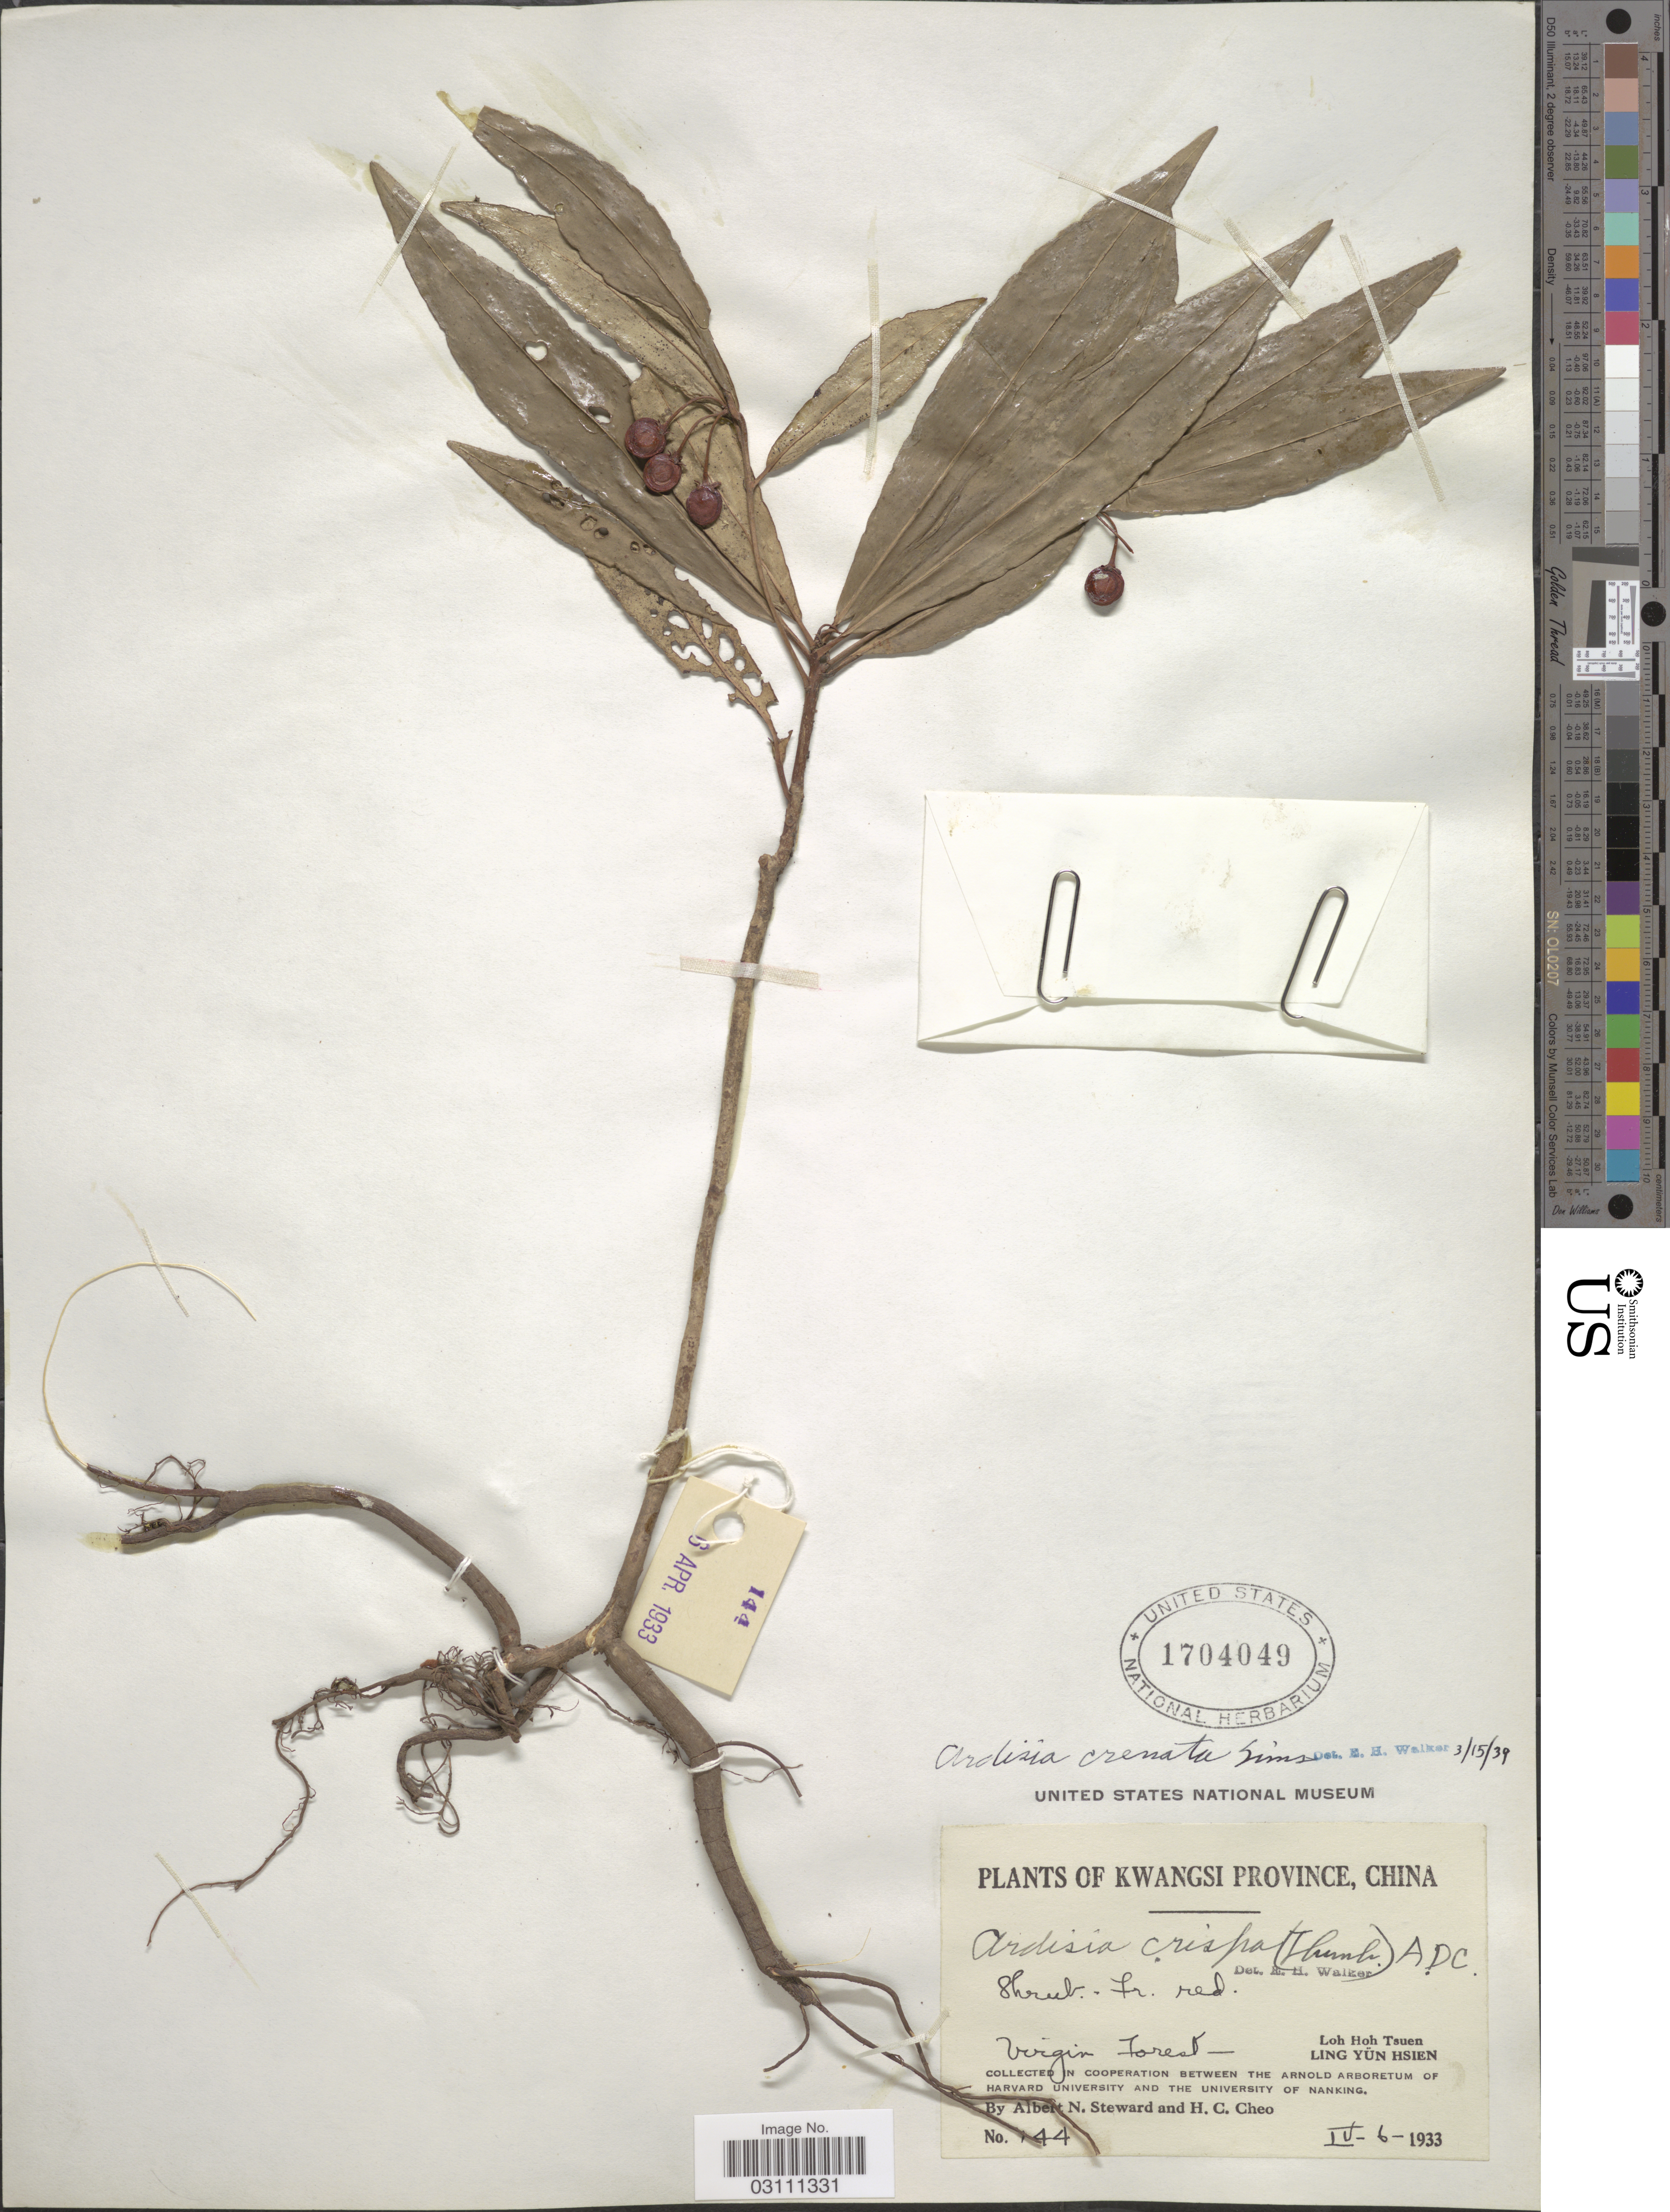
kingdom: Plantae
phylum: Tracheophyta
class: Magnoliopsida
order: Ericales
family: Primulaceae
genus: Ardisia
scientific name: Ardisia crenata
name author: Sims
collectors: A. N. Steward & H. Cheo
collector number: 144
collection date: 1933-04-06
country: China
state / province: Guangxi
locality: Kwangsi Province. Loh Hoh Tsuen. Ling Yün Hsien.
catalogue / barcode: US 1704049